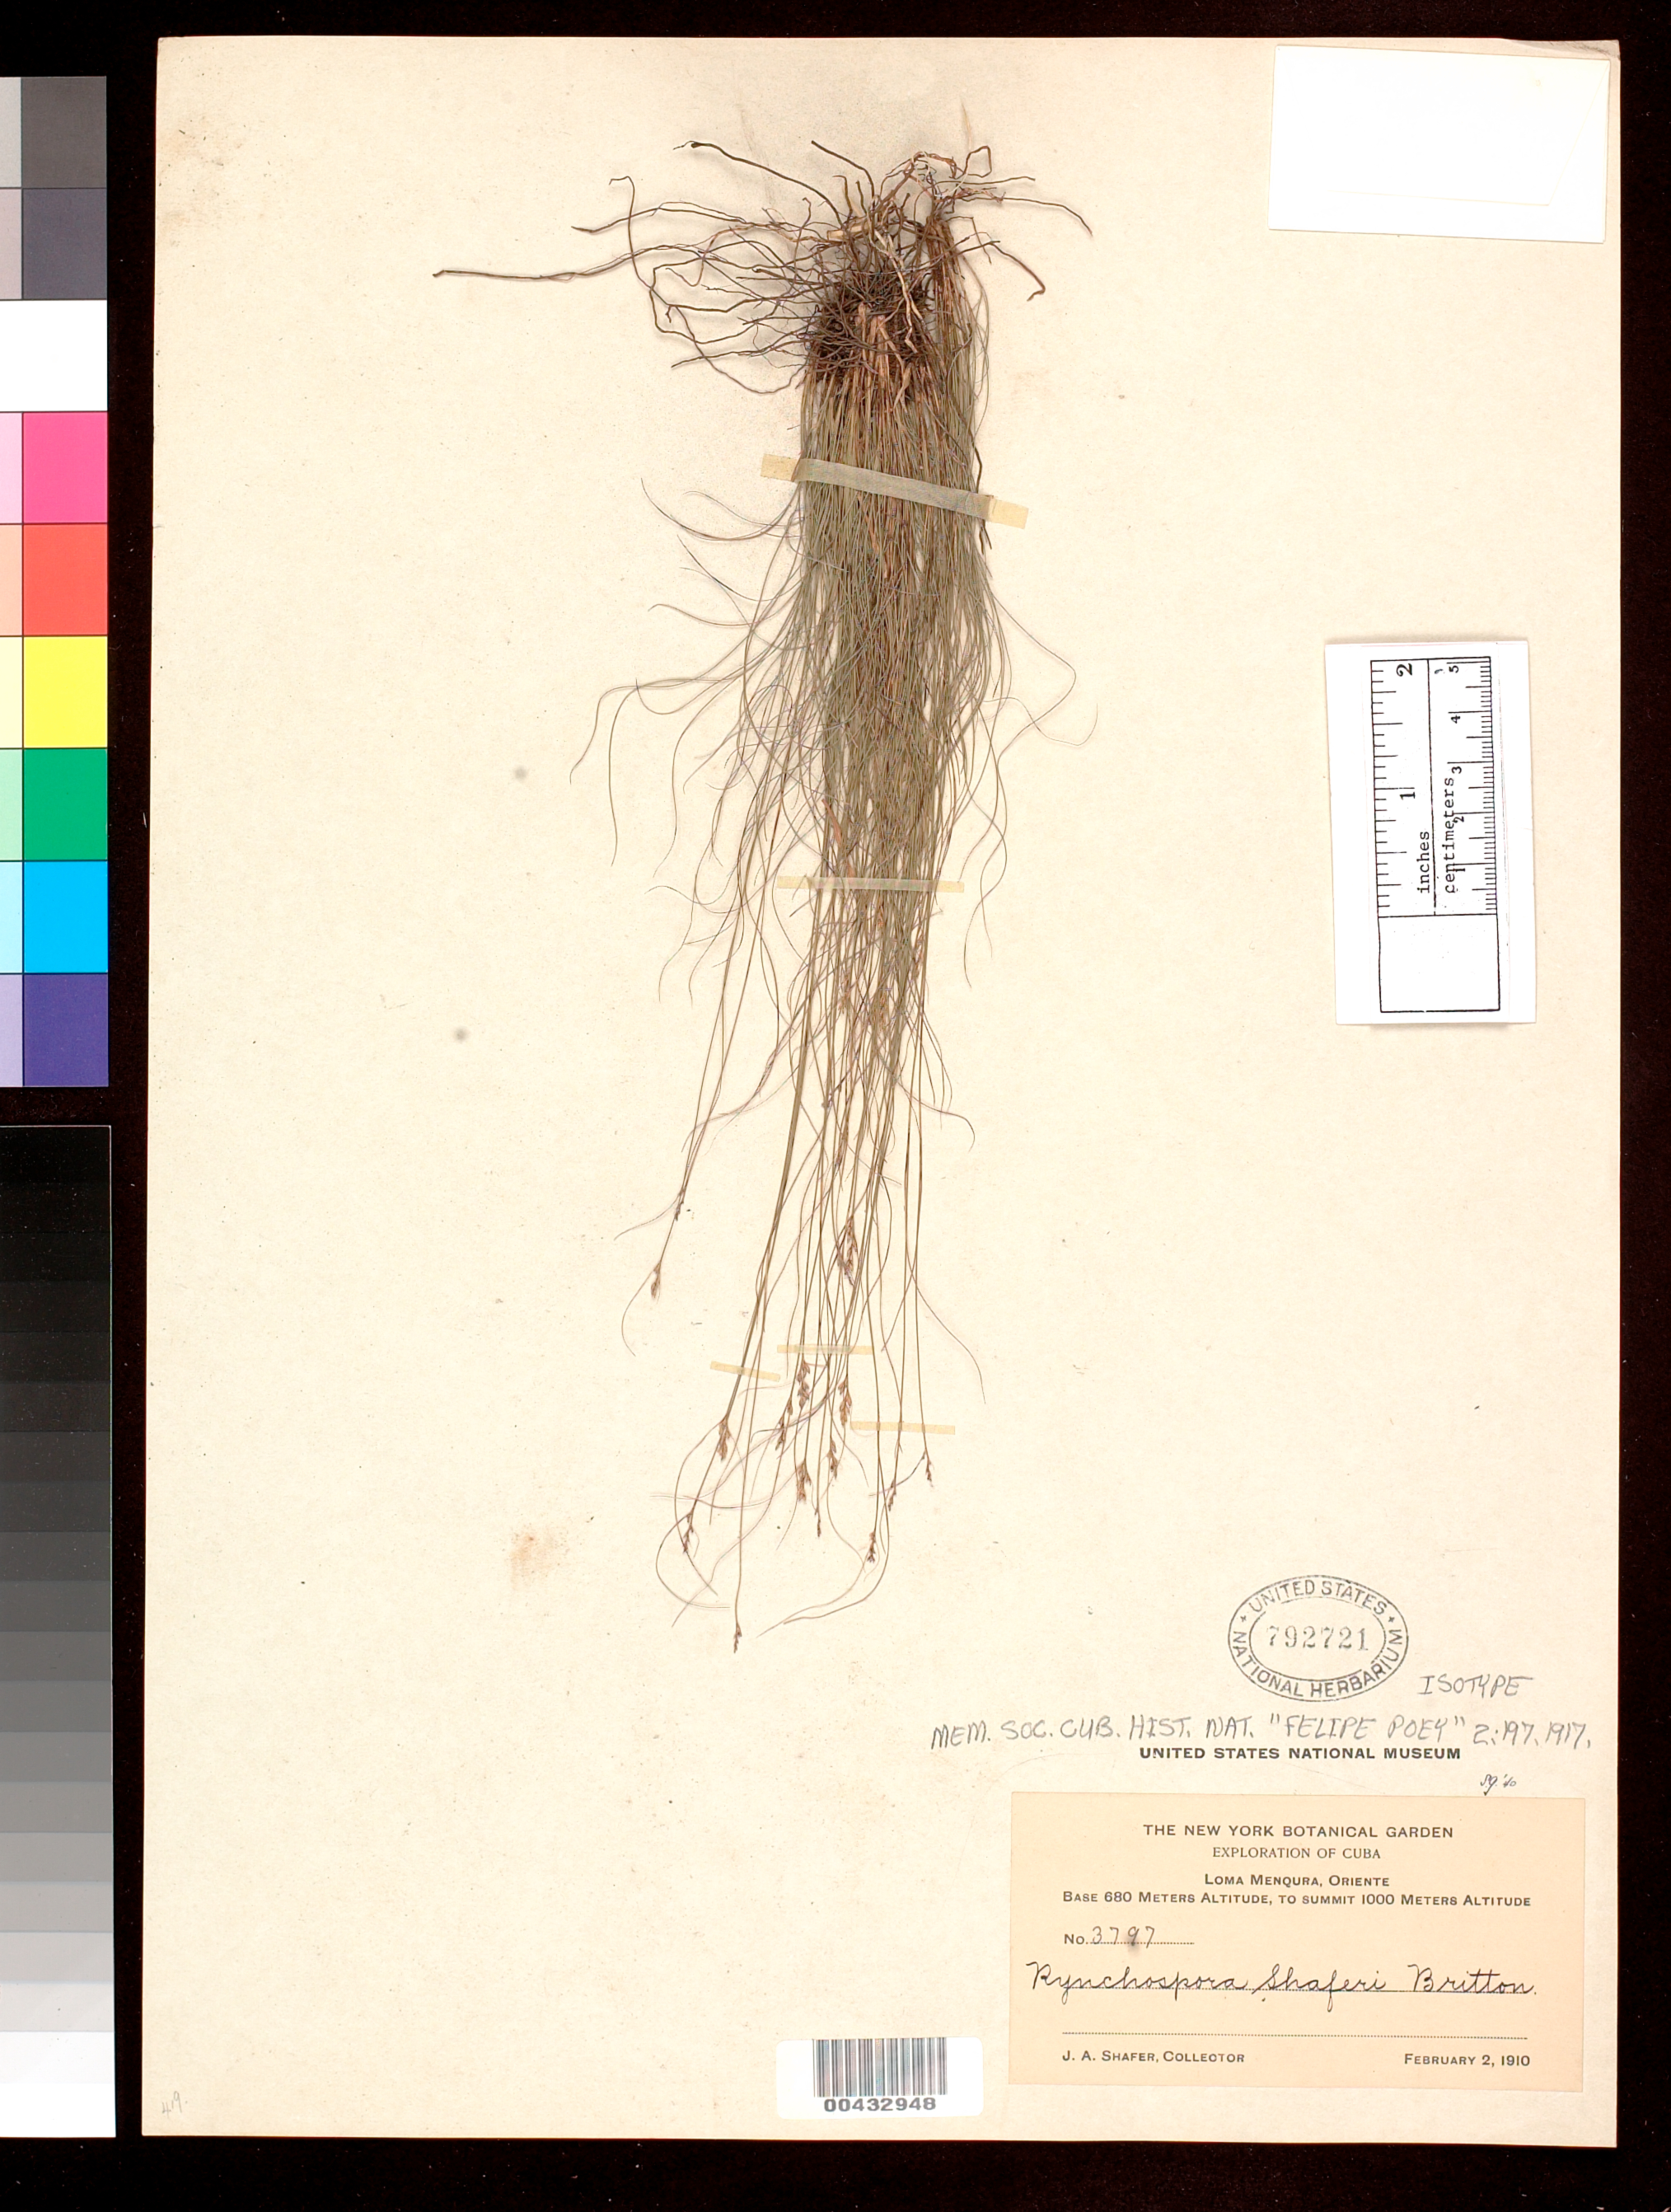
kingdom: Plantae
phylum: Tracheophyta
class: Liliopsida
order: Poales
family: Cyperaceae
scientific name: Rynchospora shaferi Britton orth. var.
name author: Britton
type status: Isotype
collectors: J. A. Shafer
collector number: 3797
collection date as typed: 02 Feb 1910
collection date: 1910-02-02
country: Cuba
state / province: Oriente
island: Greater Antilles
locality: Loma Menqura.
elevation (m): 680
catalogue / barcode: US 792721